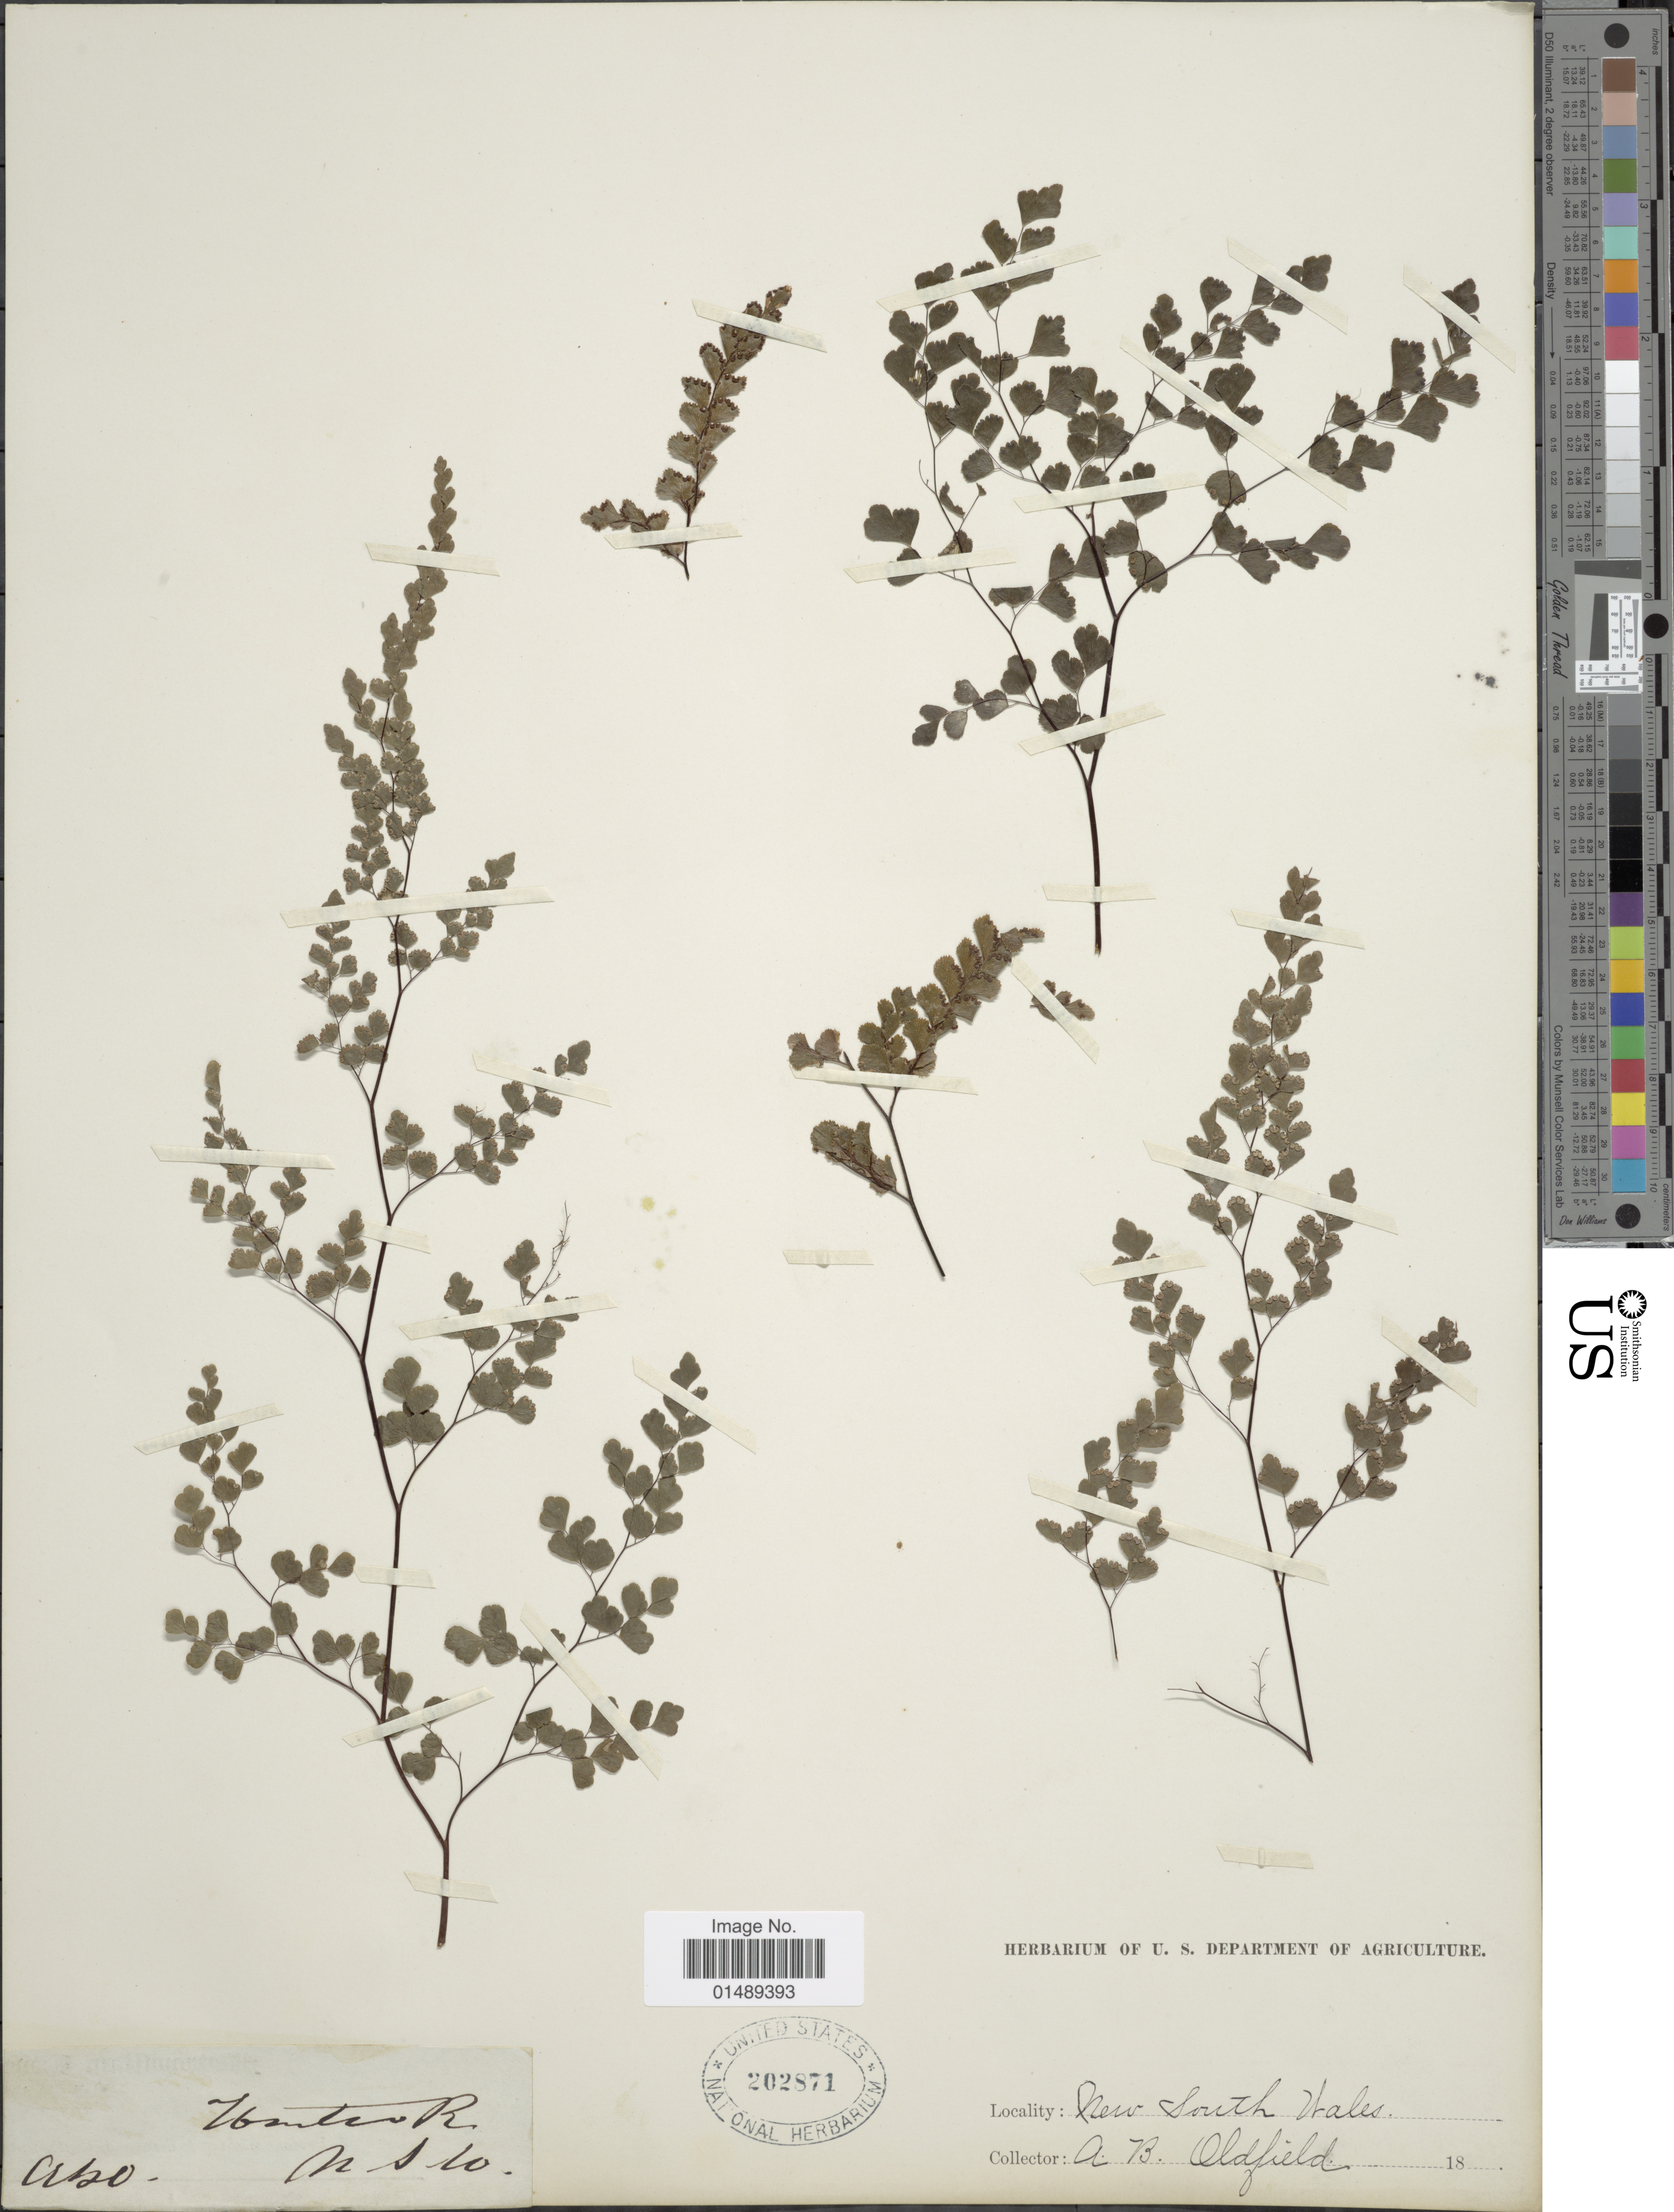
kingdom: Plantae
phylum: Tracheophyta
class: Polypodiopsida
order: Polypodiales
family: Pteridaceae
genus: Adiantum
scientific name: Adiantum poiretii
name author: Wikstr.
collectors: A. Oldfield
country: Australia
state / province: New South Wales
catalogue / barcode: US 202871